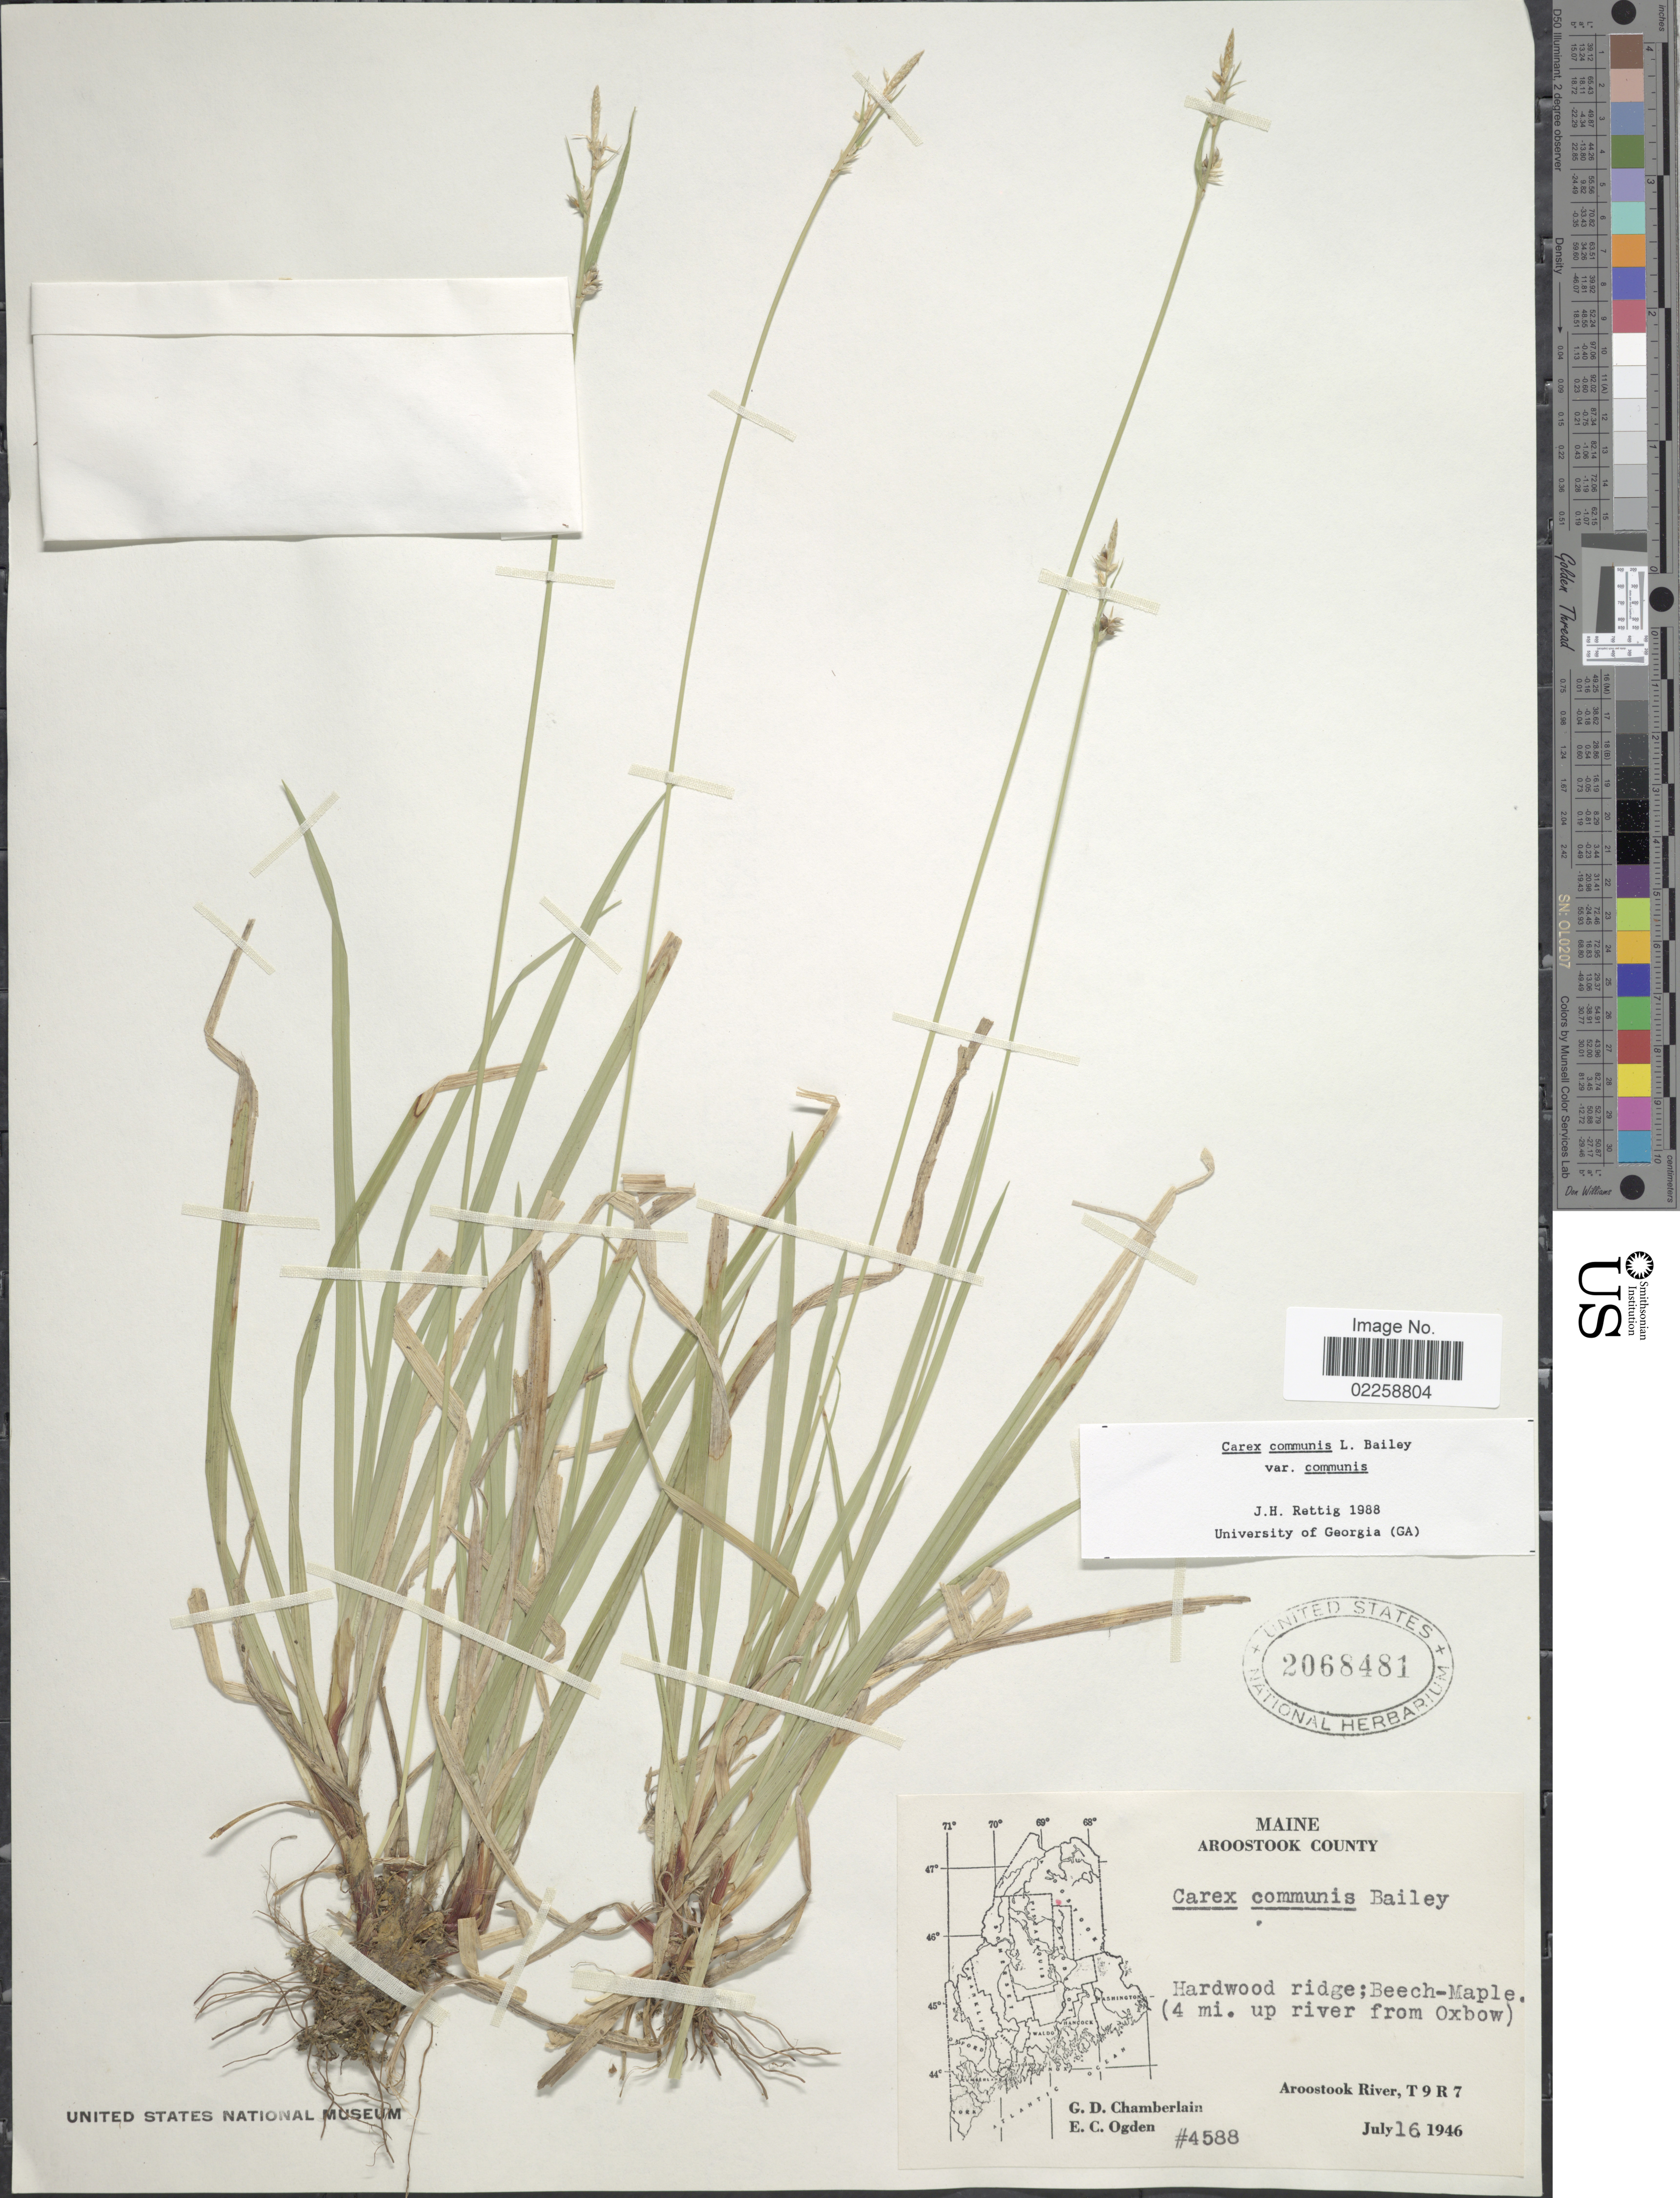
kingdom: Plantae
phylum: Tracheophyta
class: Liliopsida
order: Poales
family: Cyperaceae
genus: Carex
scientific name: Carex communis var. communis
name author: L.H. Bailey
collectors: G. D. Chamberlain & E. Ogden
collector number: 4588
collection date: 1946-07-16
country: United States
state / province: Maine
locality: Maine, Aroostook County, Hardwood ridge, Beech-Maple (4 mi. up river from Oxbox, Aroostook River, T 9 R 7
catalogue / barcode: US 2068481